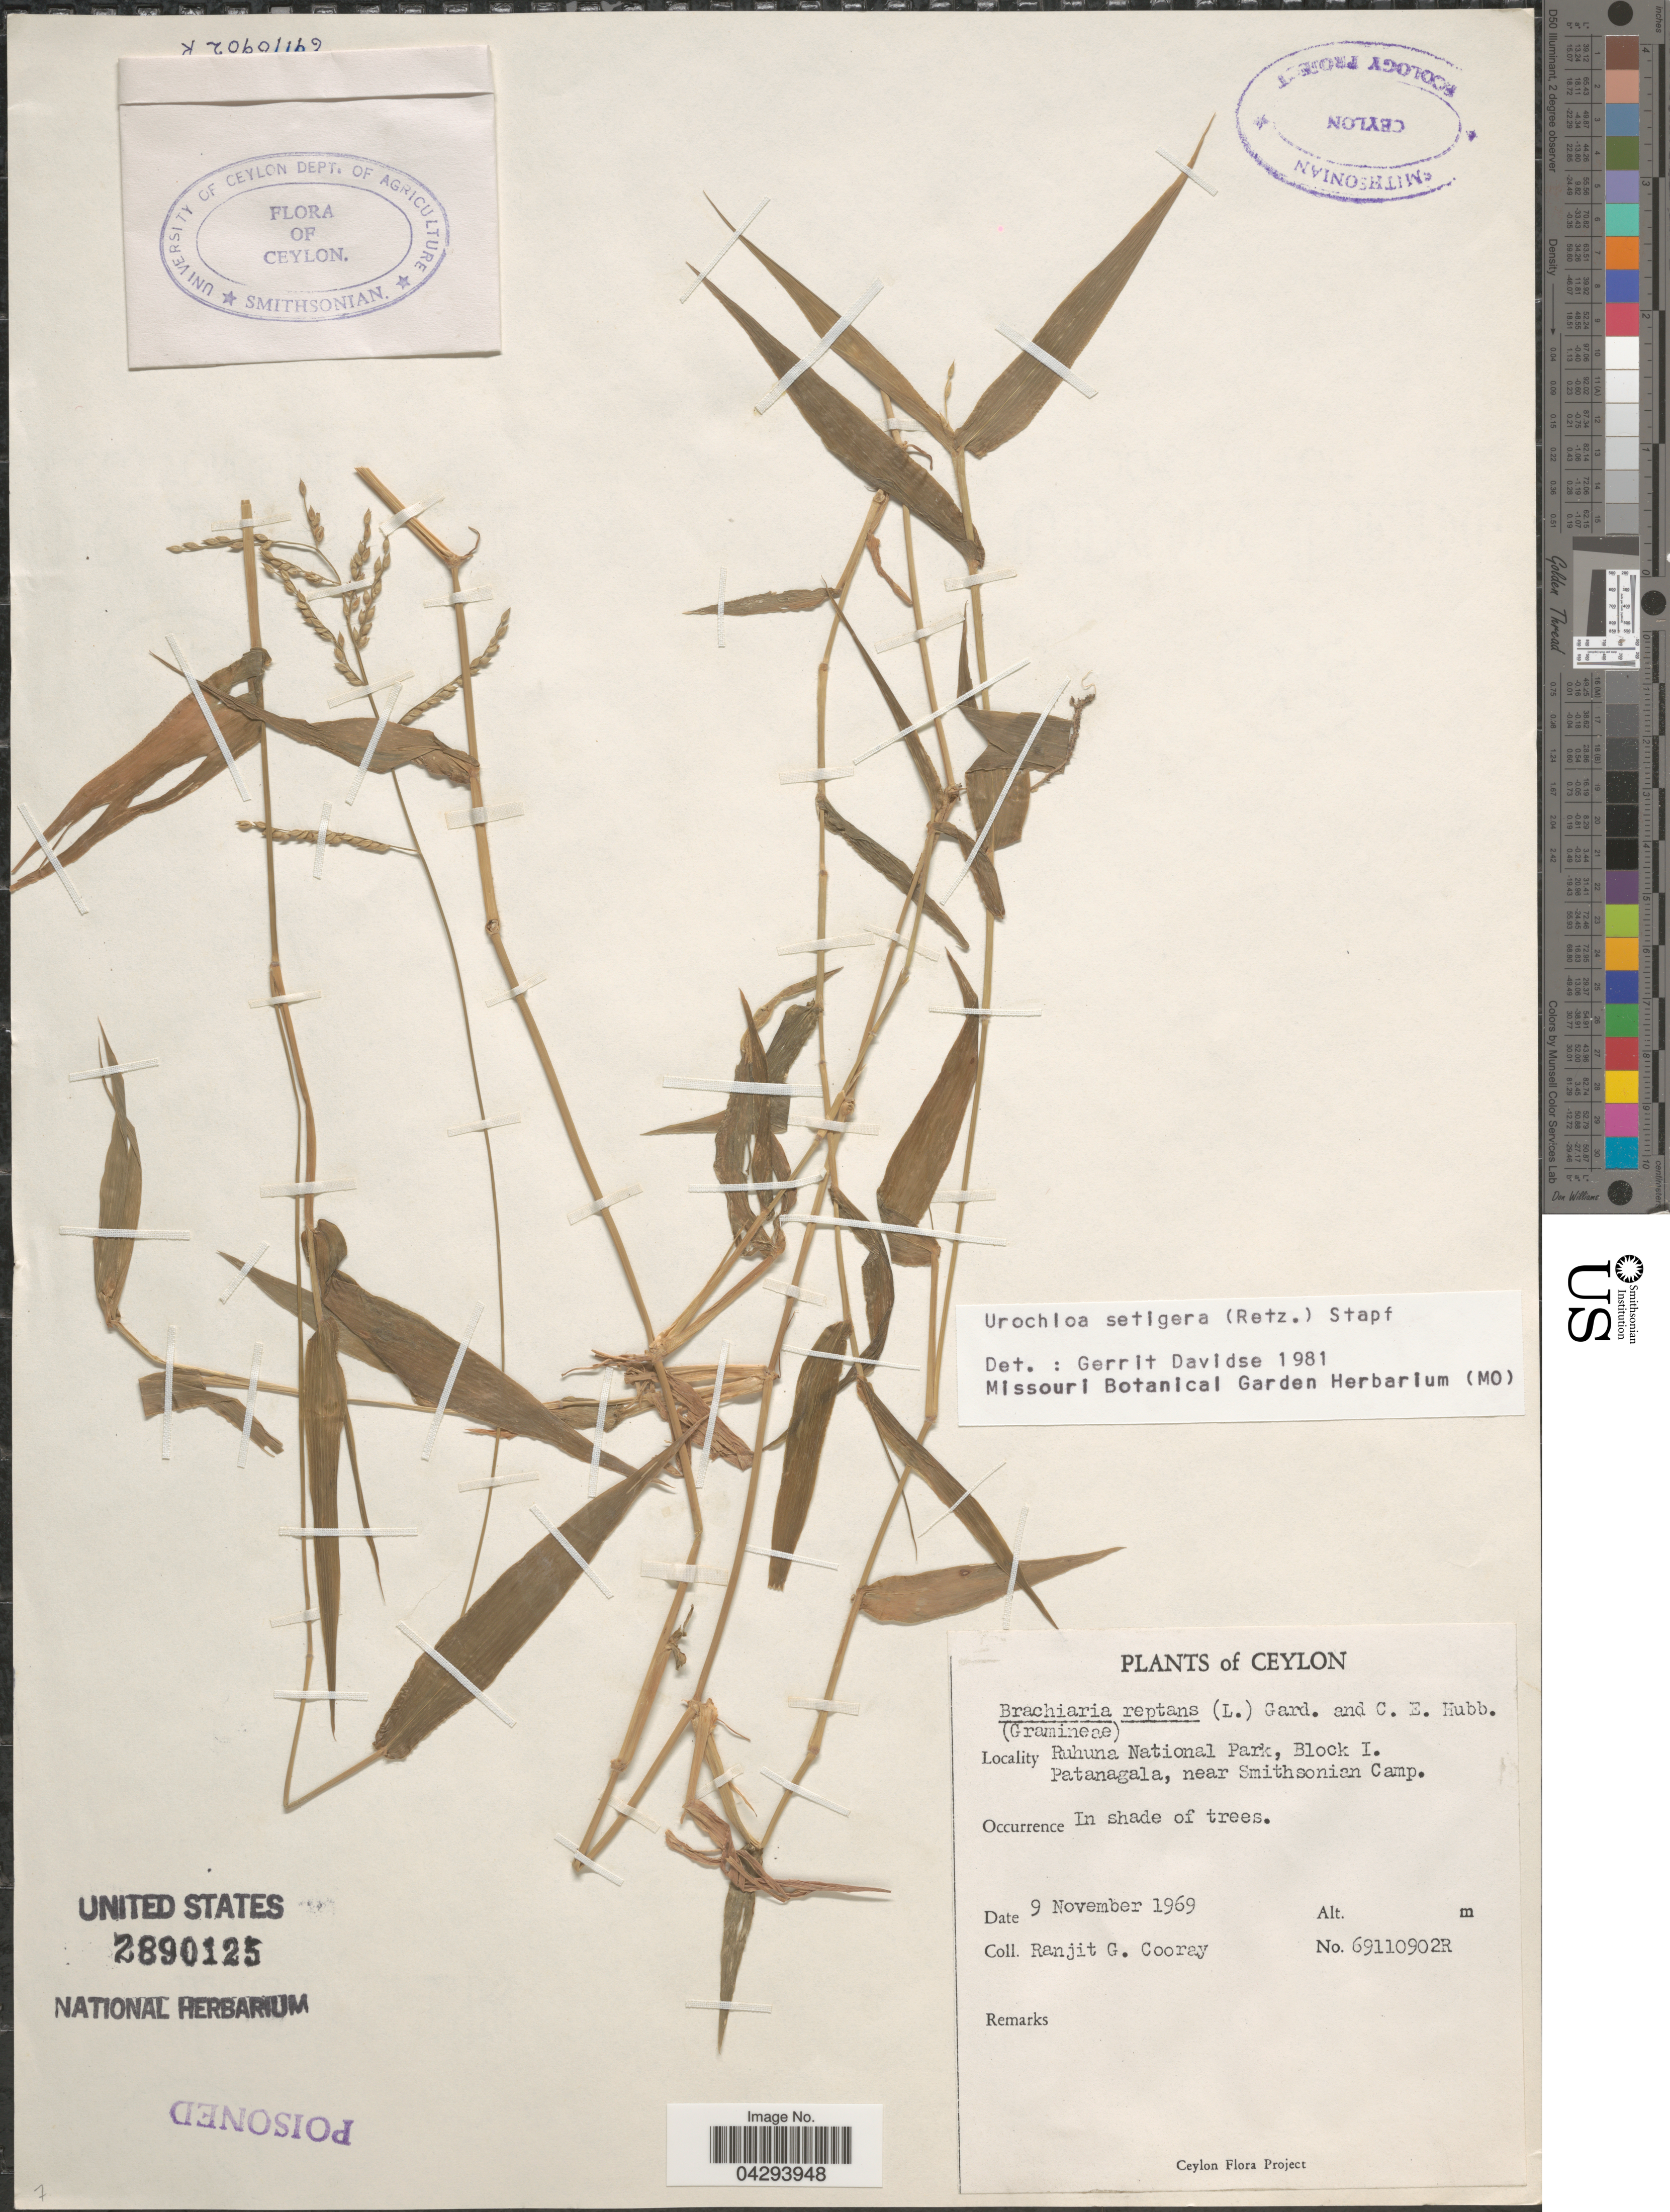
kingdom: Plantae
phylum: Tracheophyta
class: Liliopsida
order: Poales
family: Poaceae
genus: Urochloa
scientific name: Urochloa setigera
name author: (Retz.) Stapf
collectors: R. Cooray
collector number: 69110902R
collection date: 1969-11-09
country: Sri Lanka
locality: Ruhuna National Park, Block I. Patangala, near Smithsonian Camp.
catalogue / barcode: US 2890125